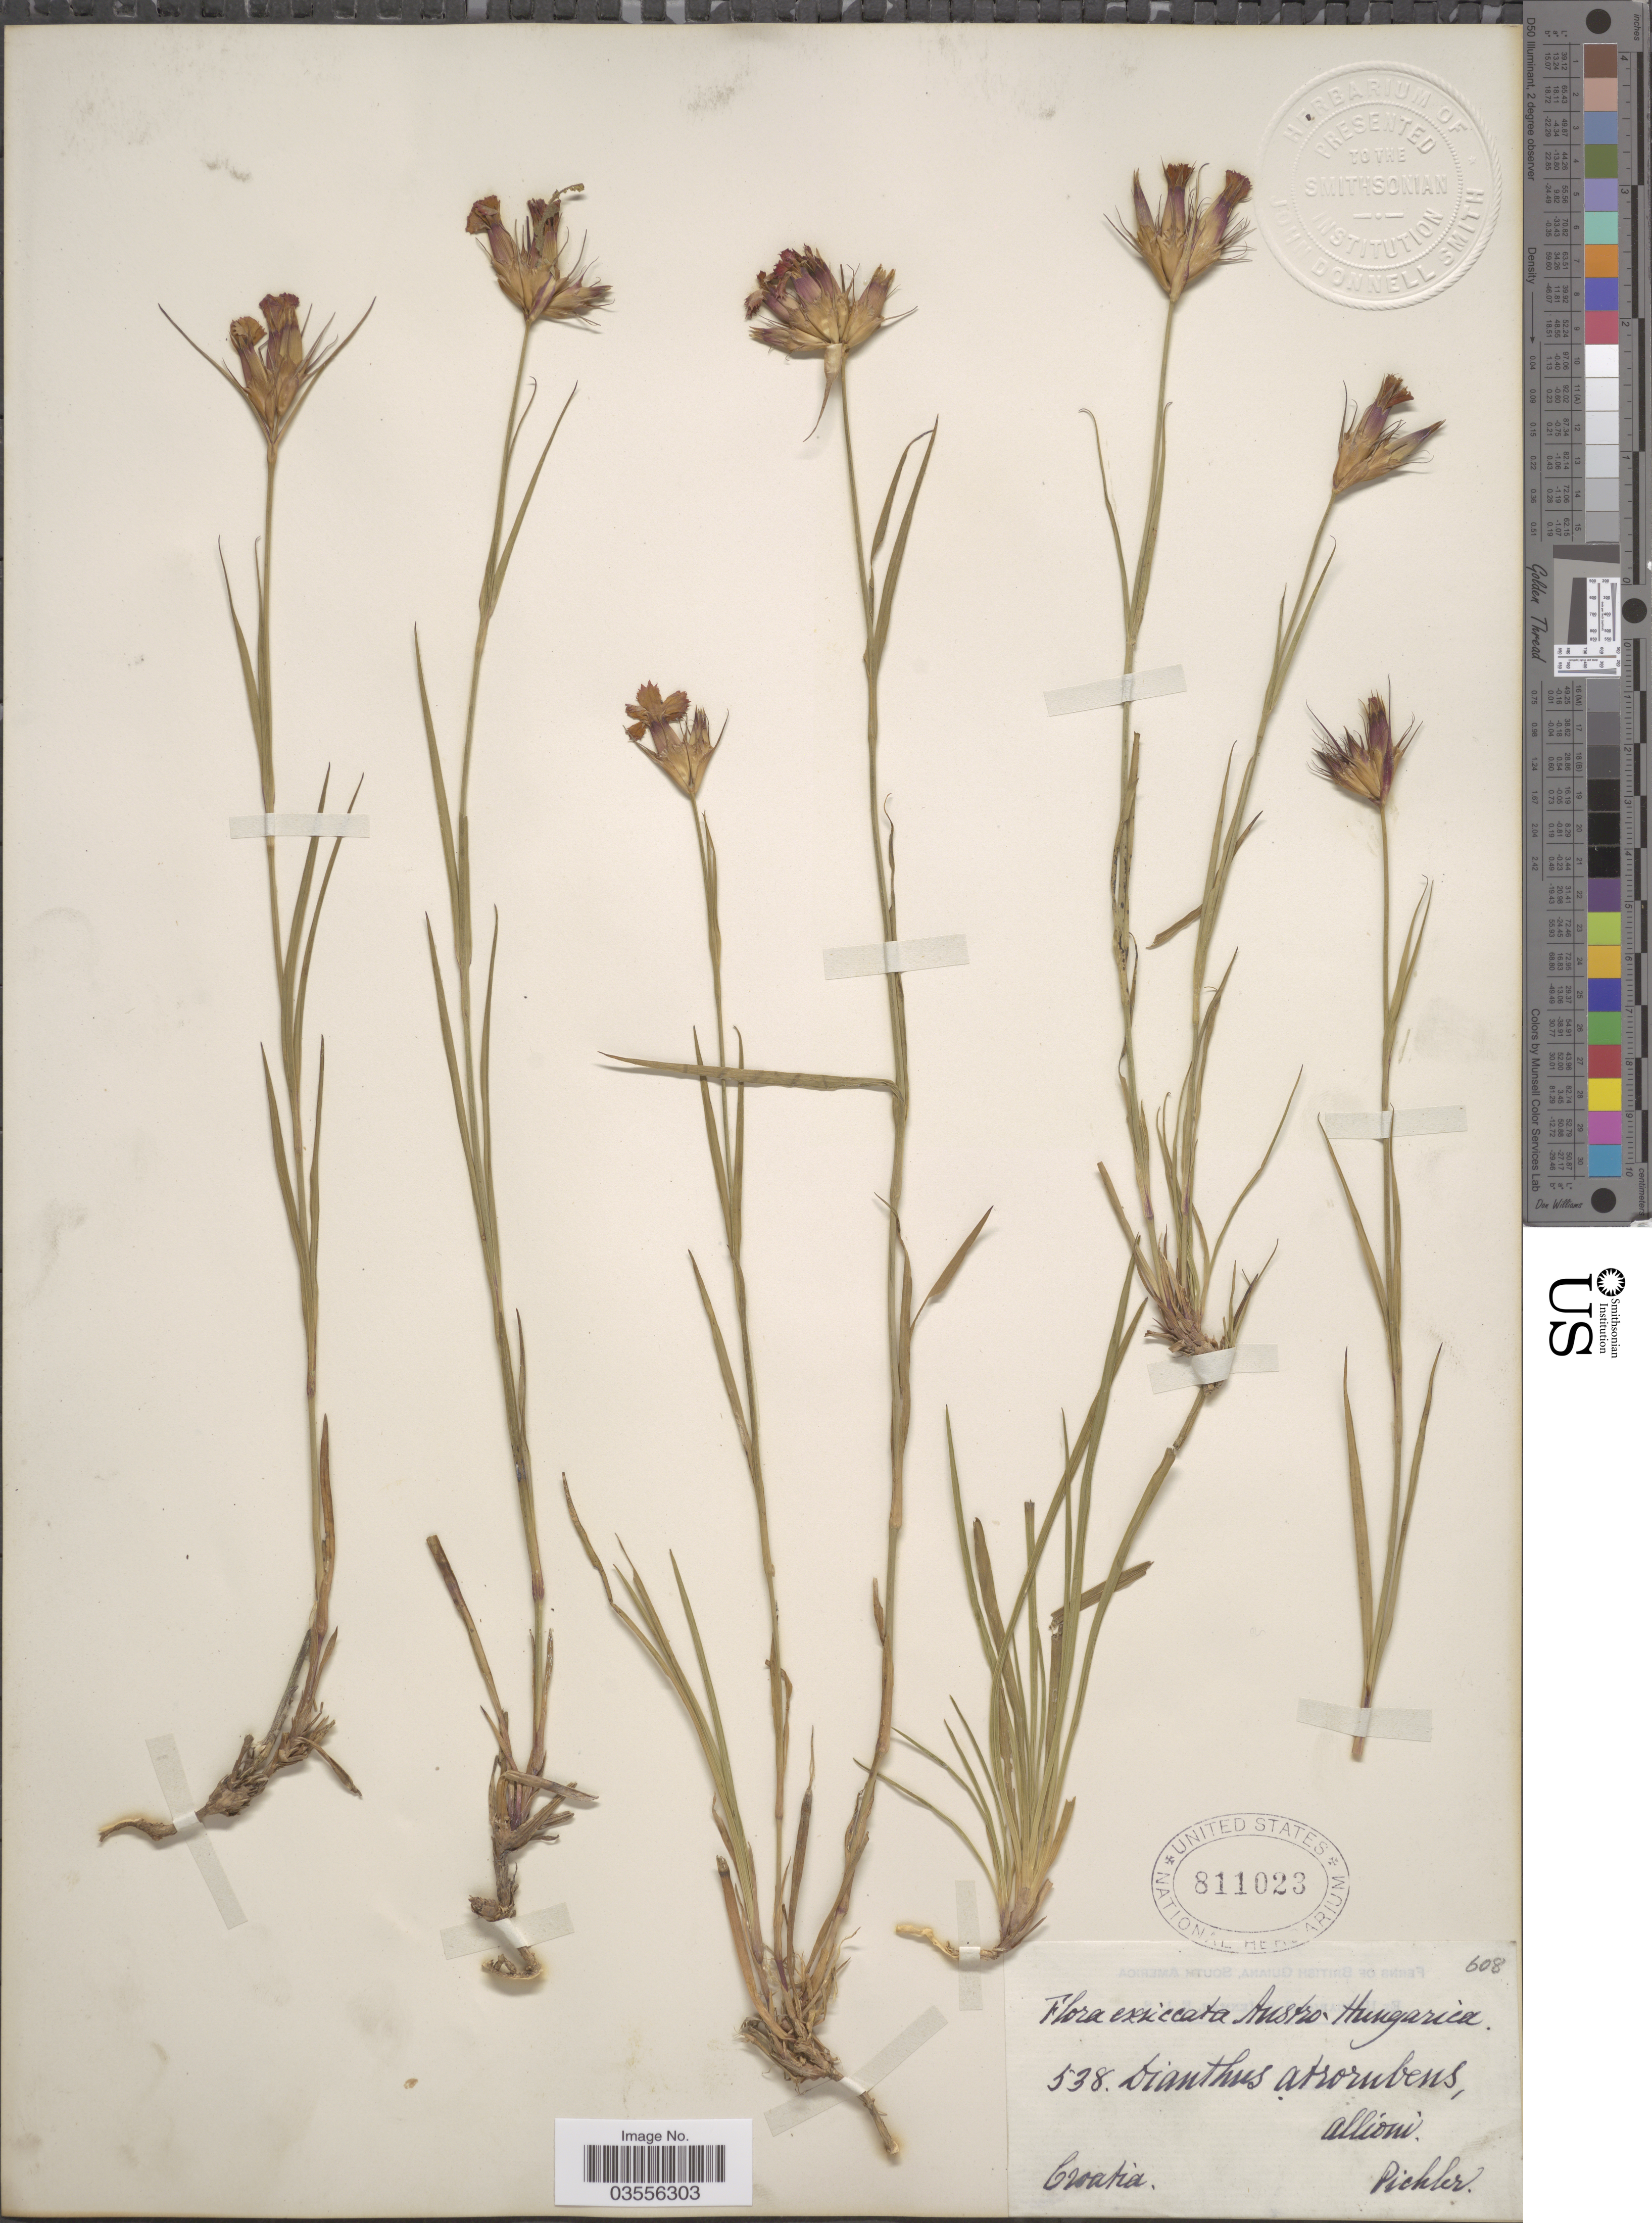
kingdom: Plantae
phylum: Tracheophyta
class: Magnoliopsida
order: Caryophyllales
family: Caryophyllaceae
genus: Dianthus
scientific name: Dianthus atrorubens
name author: All.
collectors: Pichler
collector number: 538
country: Croatia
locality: Croatia.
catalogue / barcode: US 811023